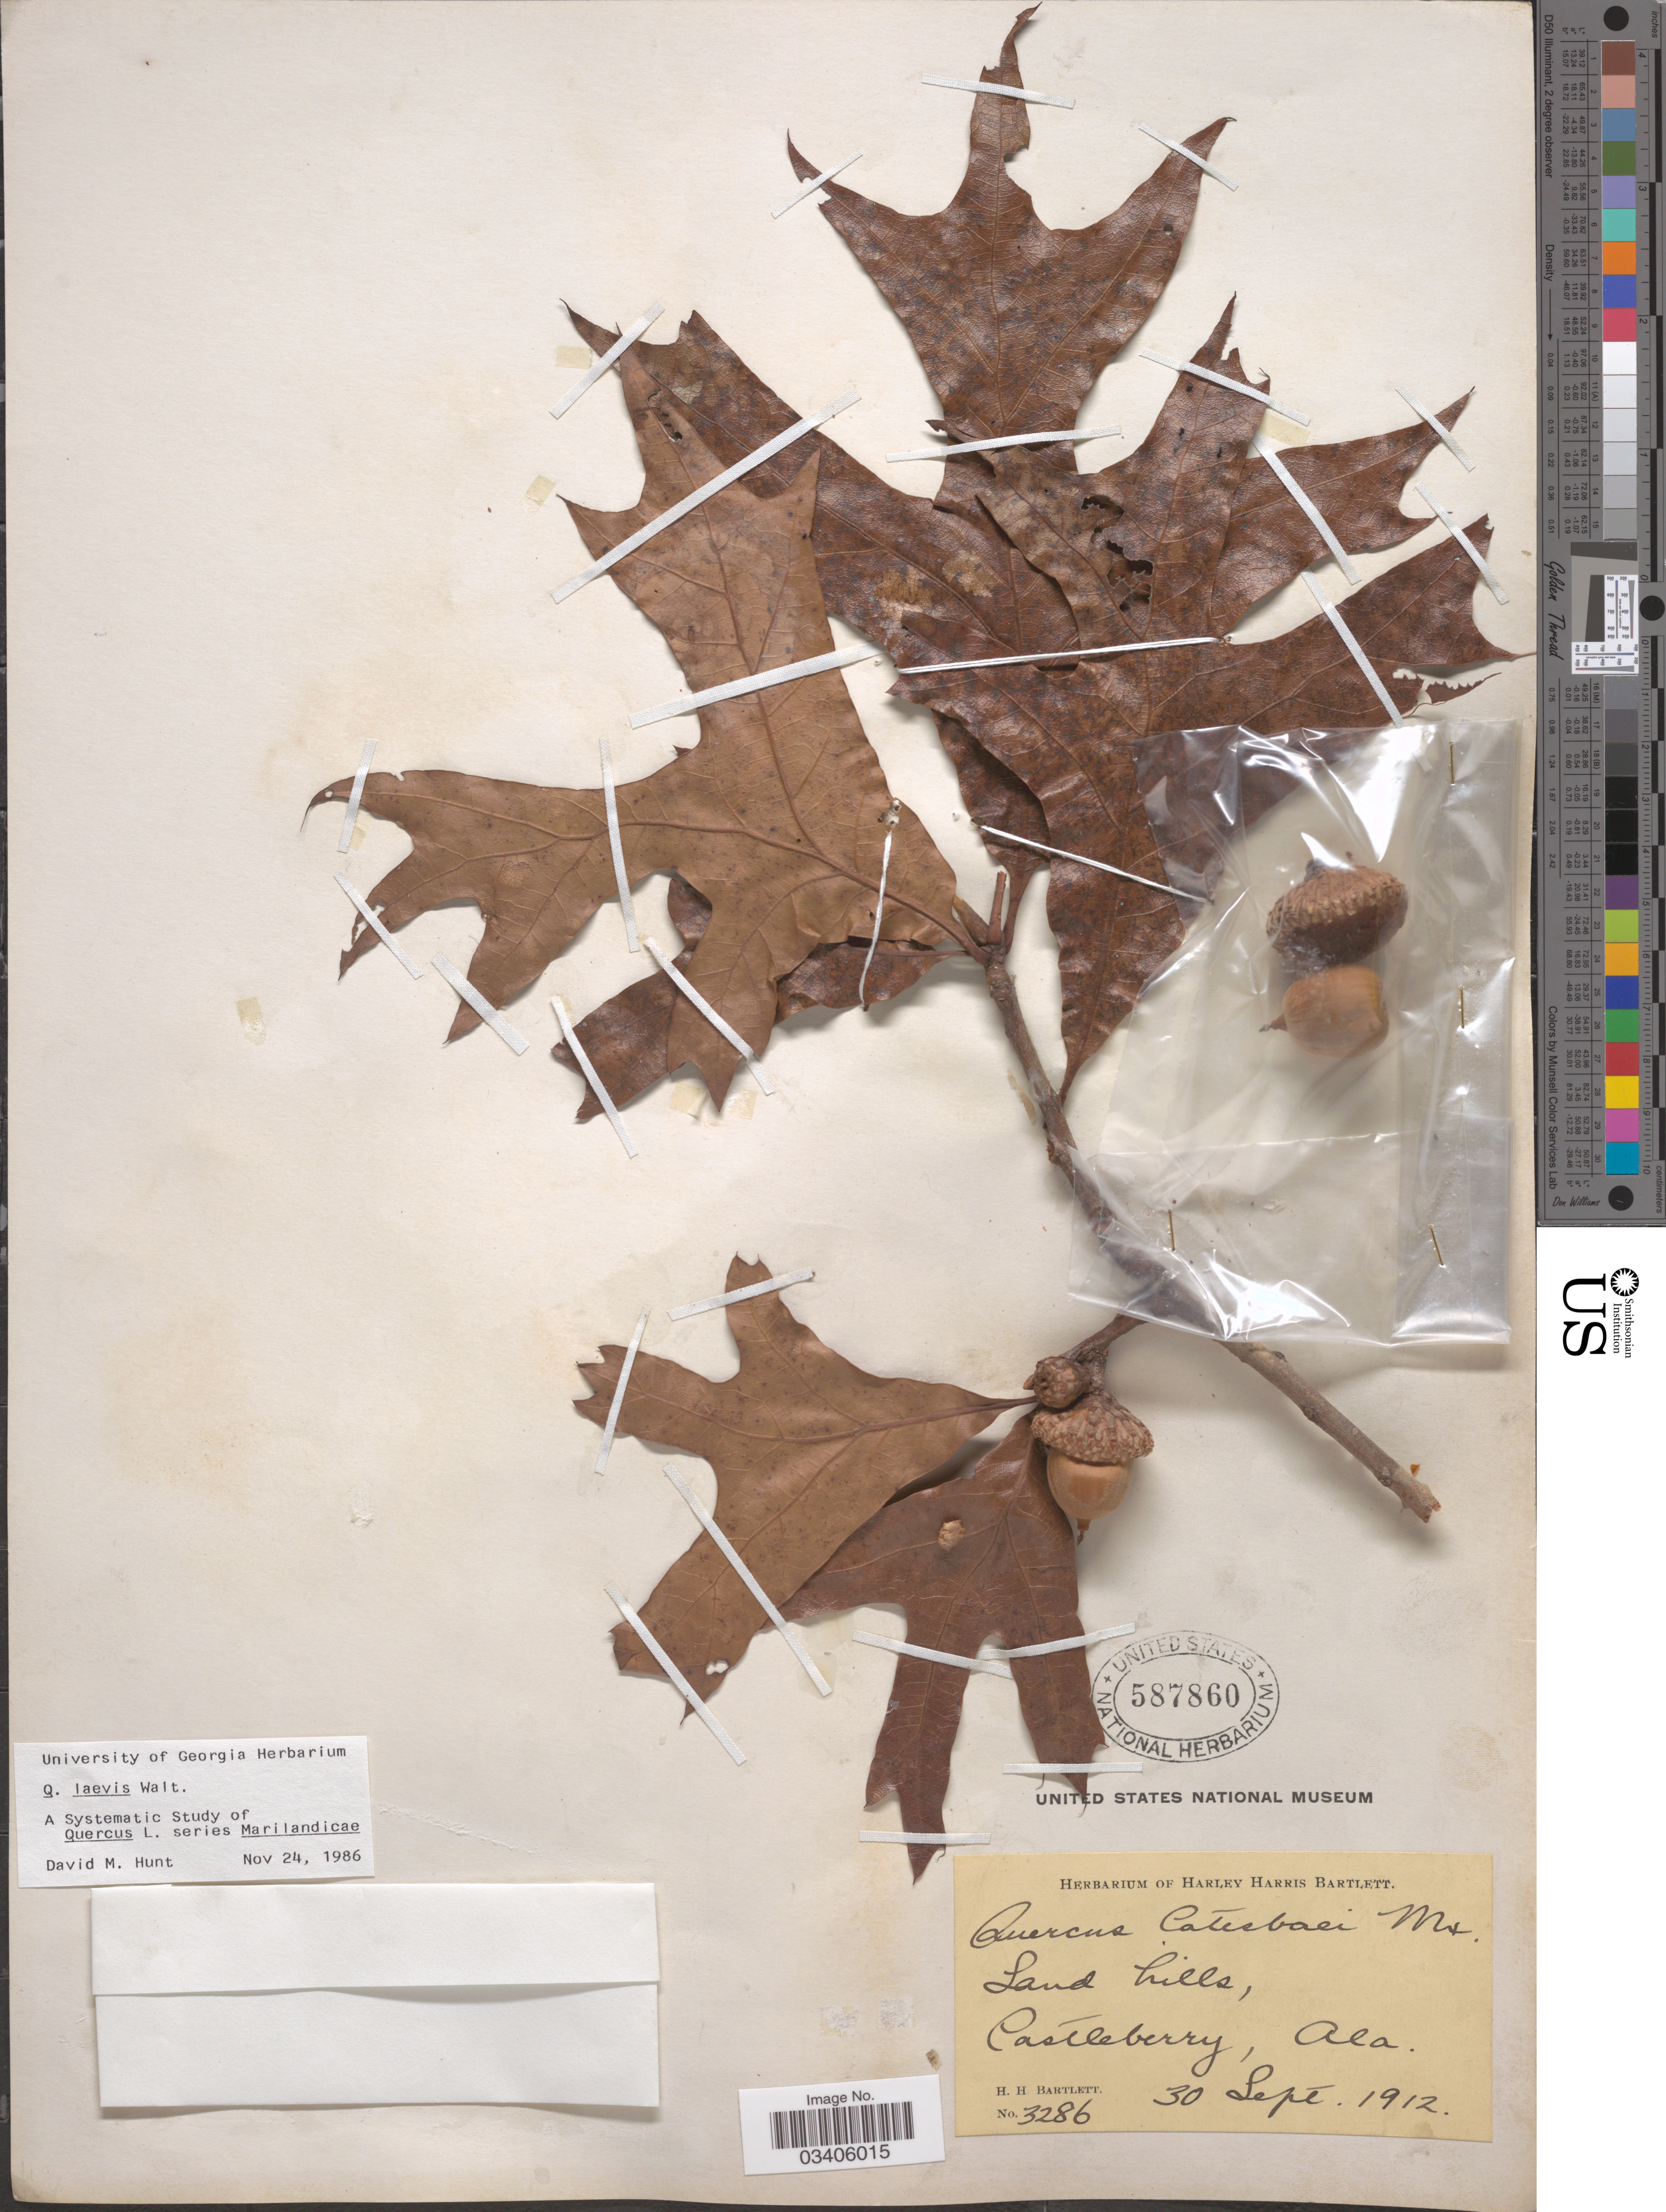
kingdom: Plantae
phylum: Tracheophyta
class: Magnoliopsida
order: Fagales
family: Fagaceae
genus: Quercus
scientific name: Quercus laevis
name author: Walter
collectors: H. H. Bartlett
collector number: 3286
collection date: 1912-09-30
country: United States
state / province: Alabama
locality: Land, hills, Castleberry.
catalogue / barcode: US 587860